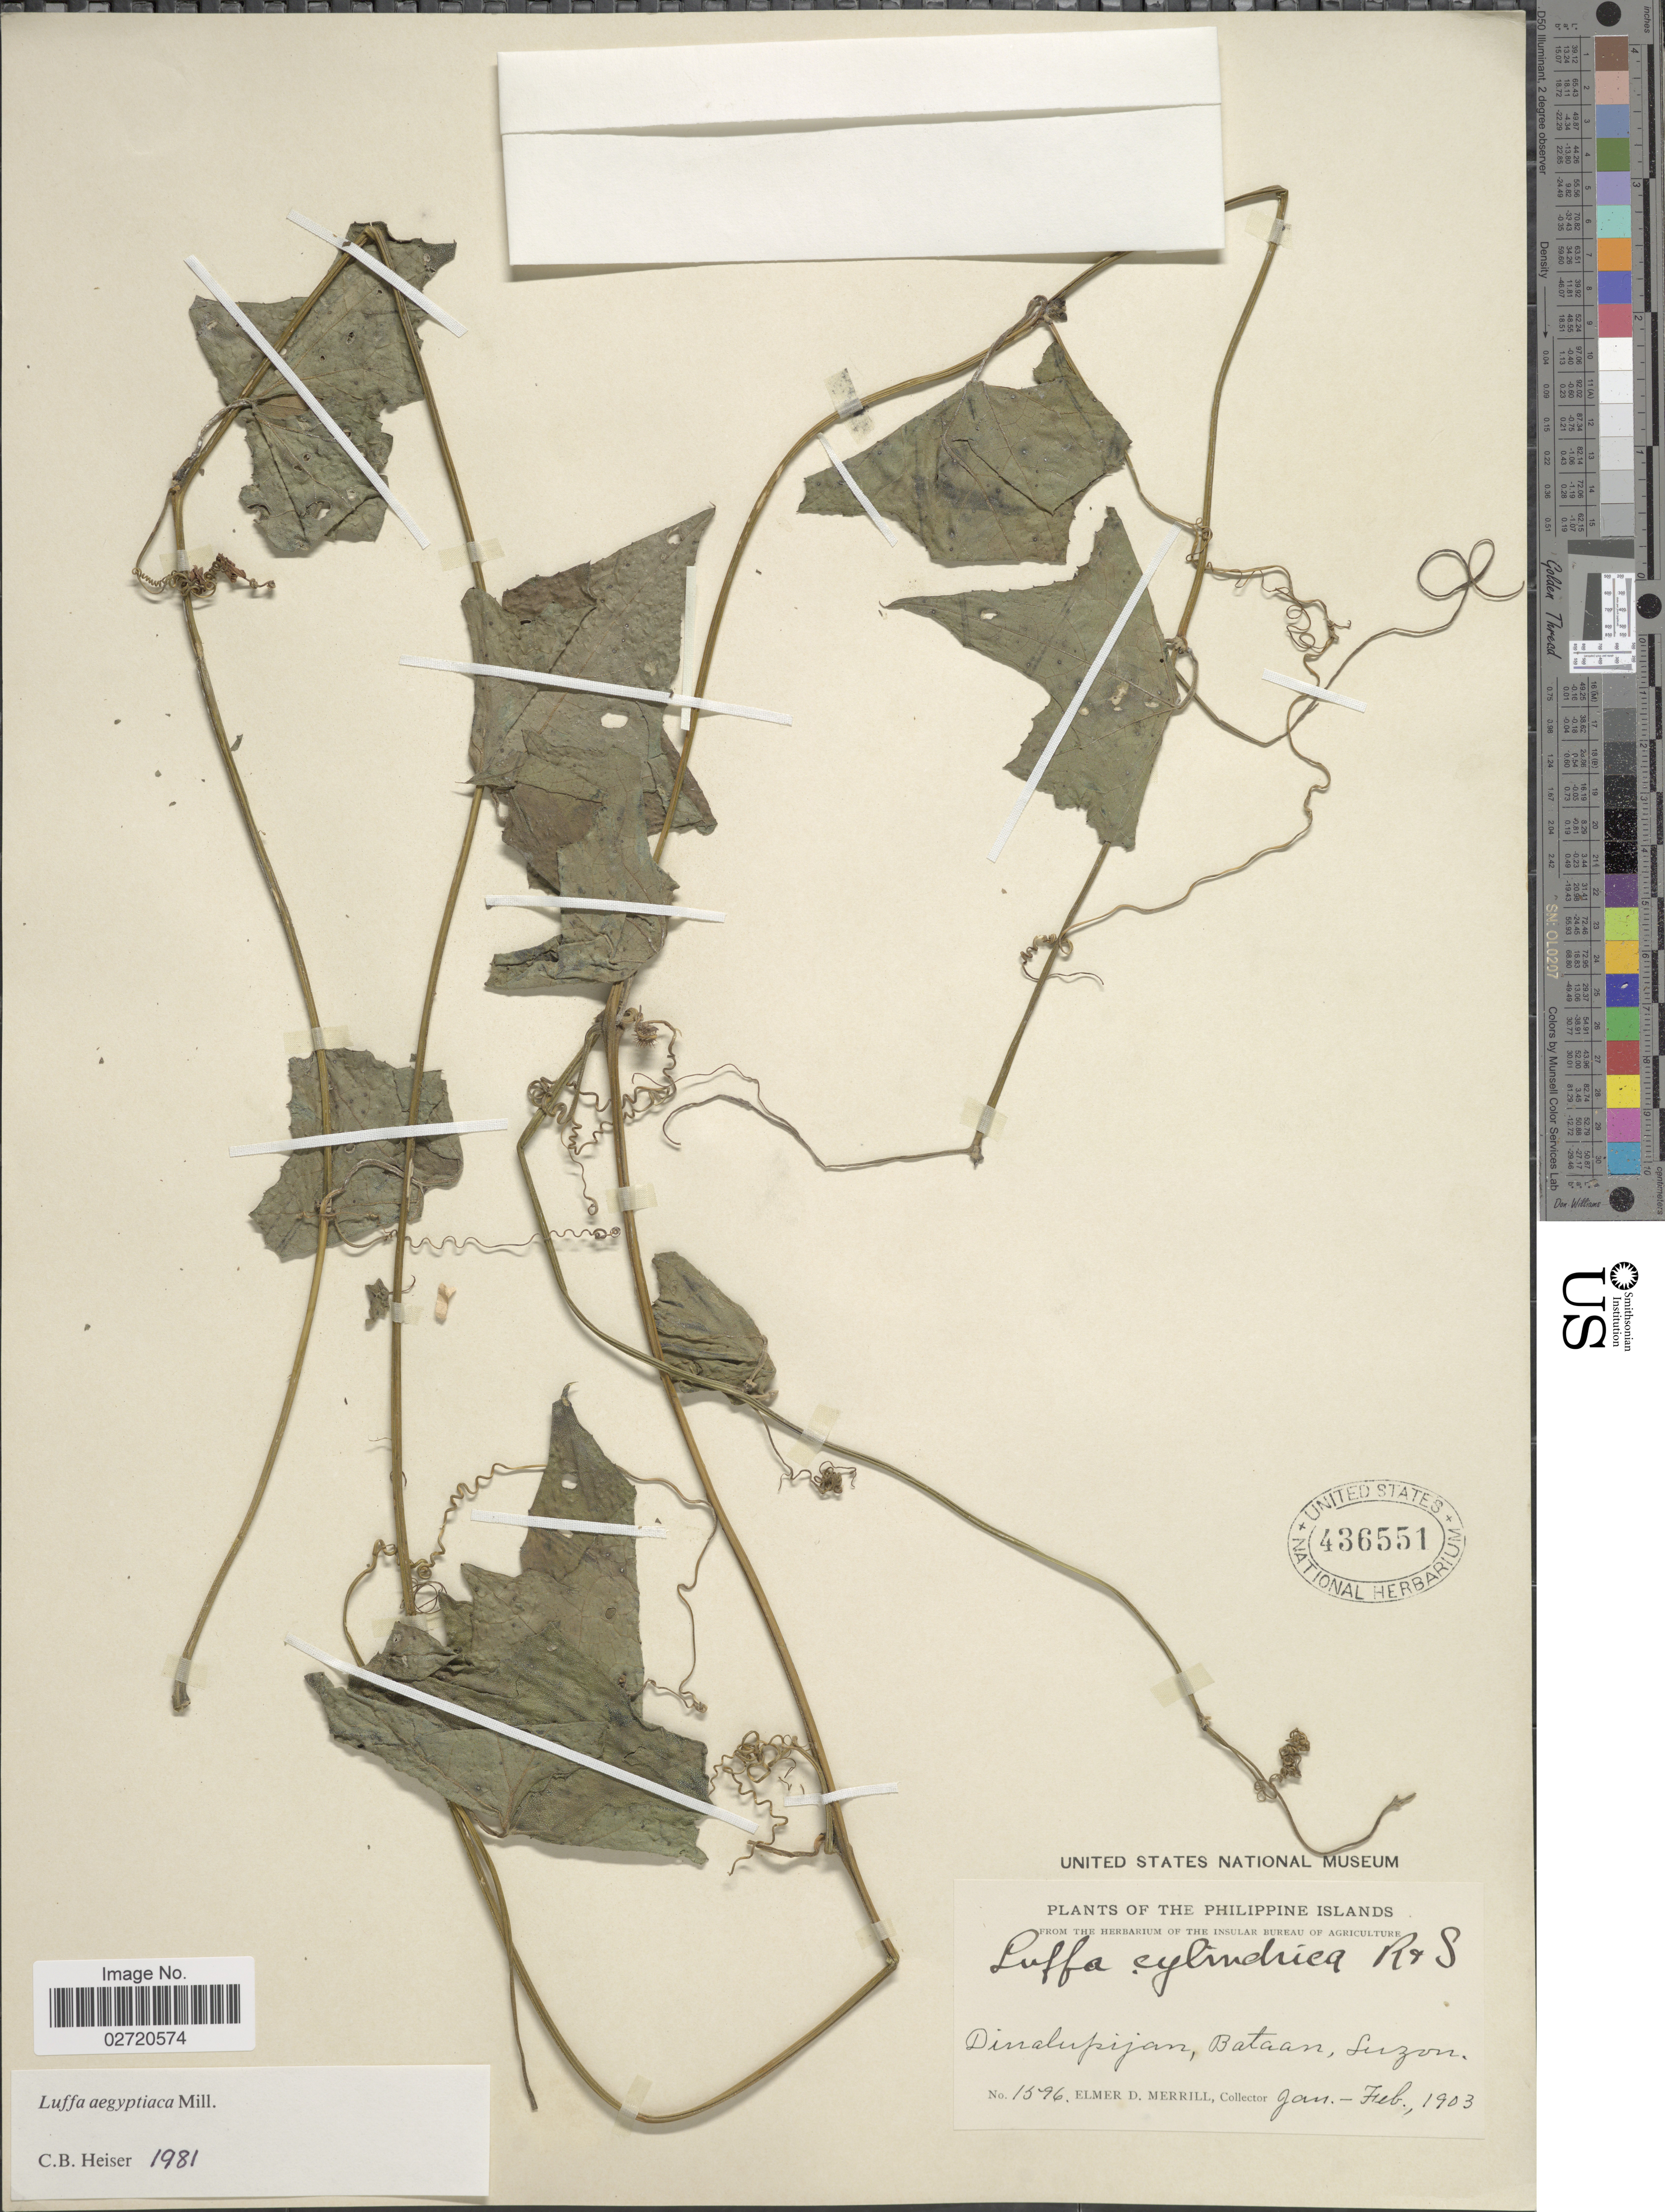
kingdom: Plantae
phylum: Tracheophyta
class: Magnoliopsida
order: Cucurbitales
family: Cucurbitaceae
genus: Luffa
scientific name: Luffa aegyptiaca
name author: Mill.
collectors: E. D. Merrill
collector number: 1596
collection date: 1903-01/1903-02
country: Philippines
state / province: Central Luzon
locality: Dinalupijan, Bataan, Luzon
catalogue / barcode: US 436551